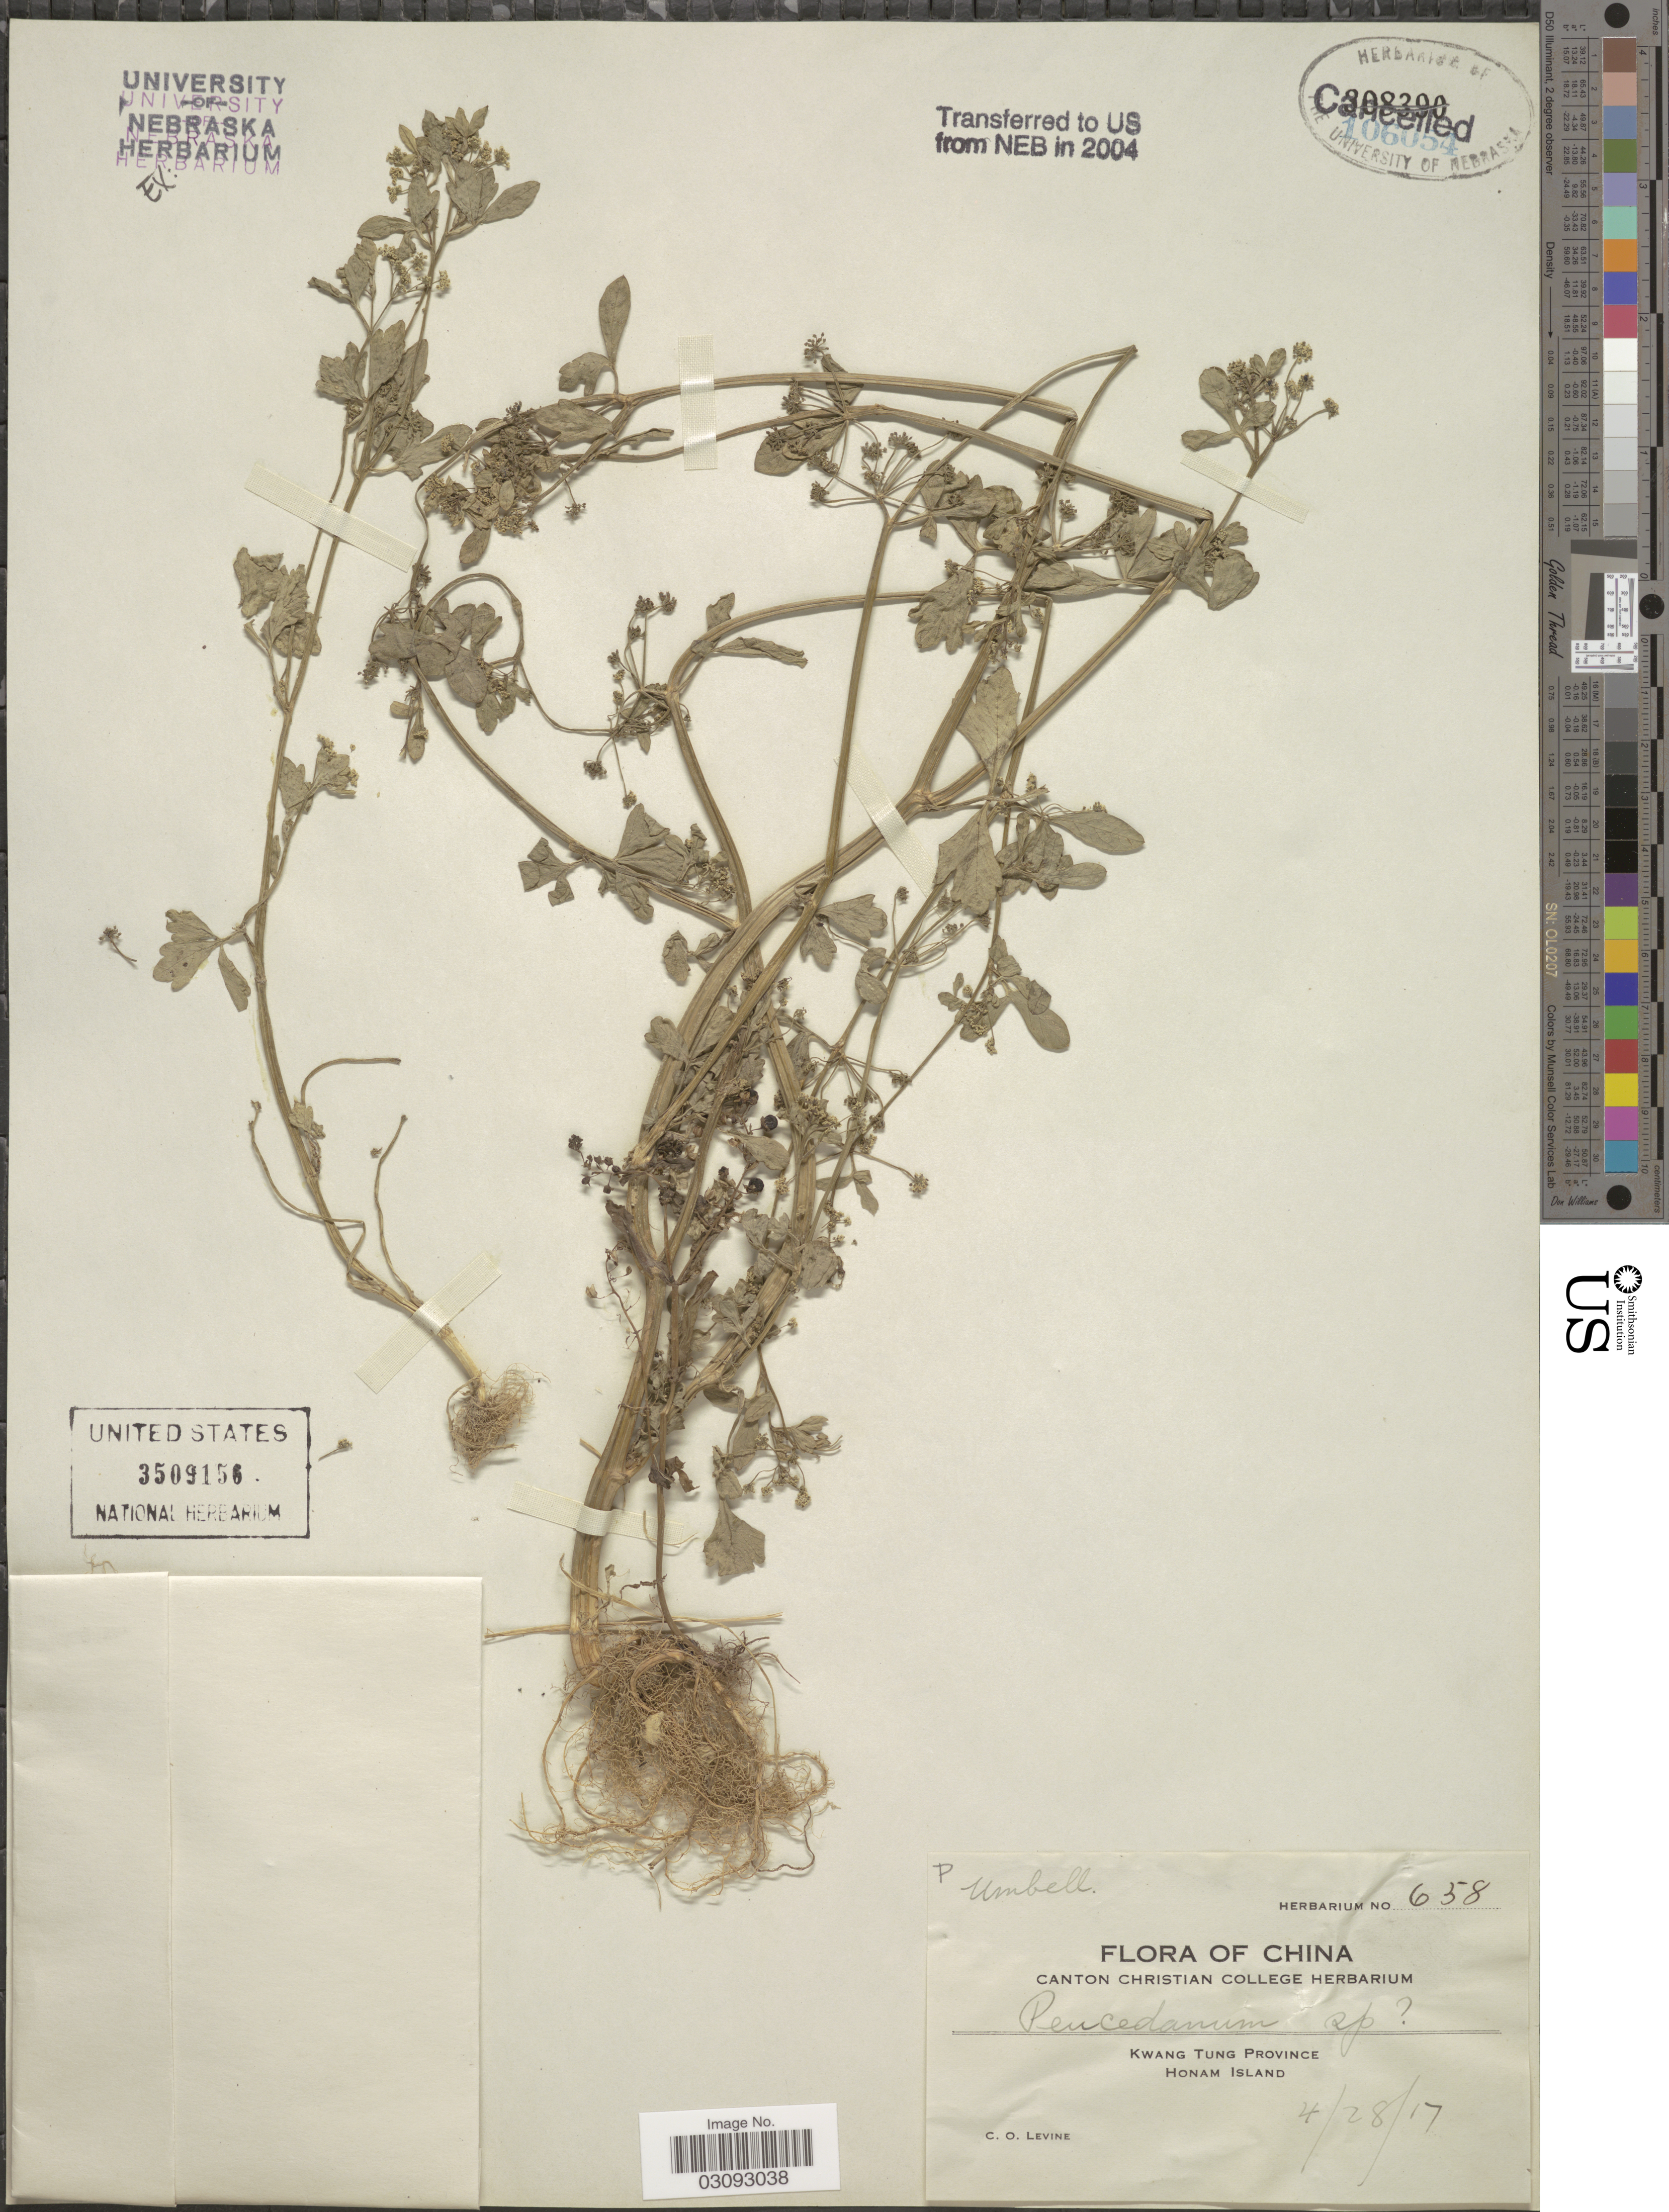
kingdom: Plantae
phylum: Tracheophyta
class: Magnoliopsida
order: Apiales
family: Apiaceae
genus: Peucedanum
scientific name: Peucedanum sp.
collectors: C. O. Levine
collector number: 658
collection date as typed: Transcribed d/m/y: 28/4/17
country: China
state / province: Guangdong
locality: Kwang Tung Province, Honam Island.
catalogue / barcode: US 3509156